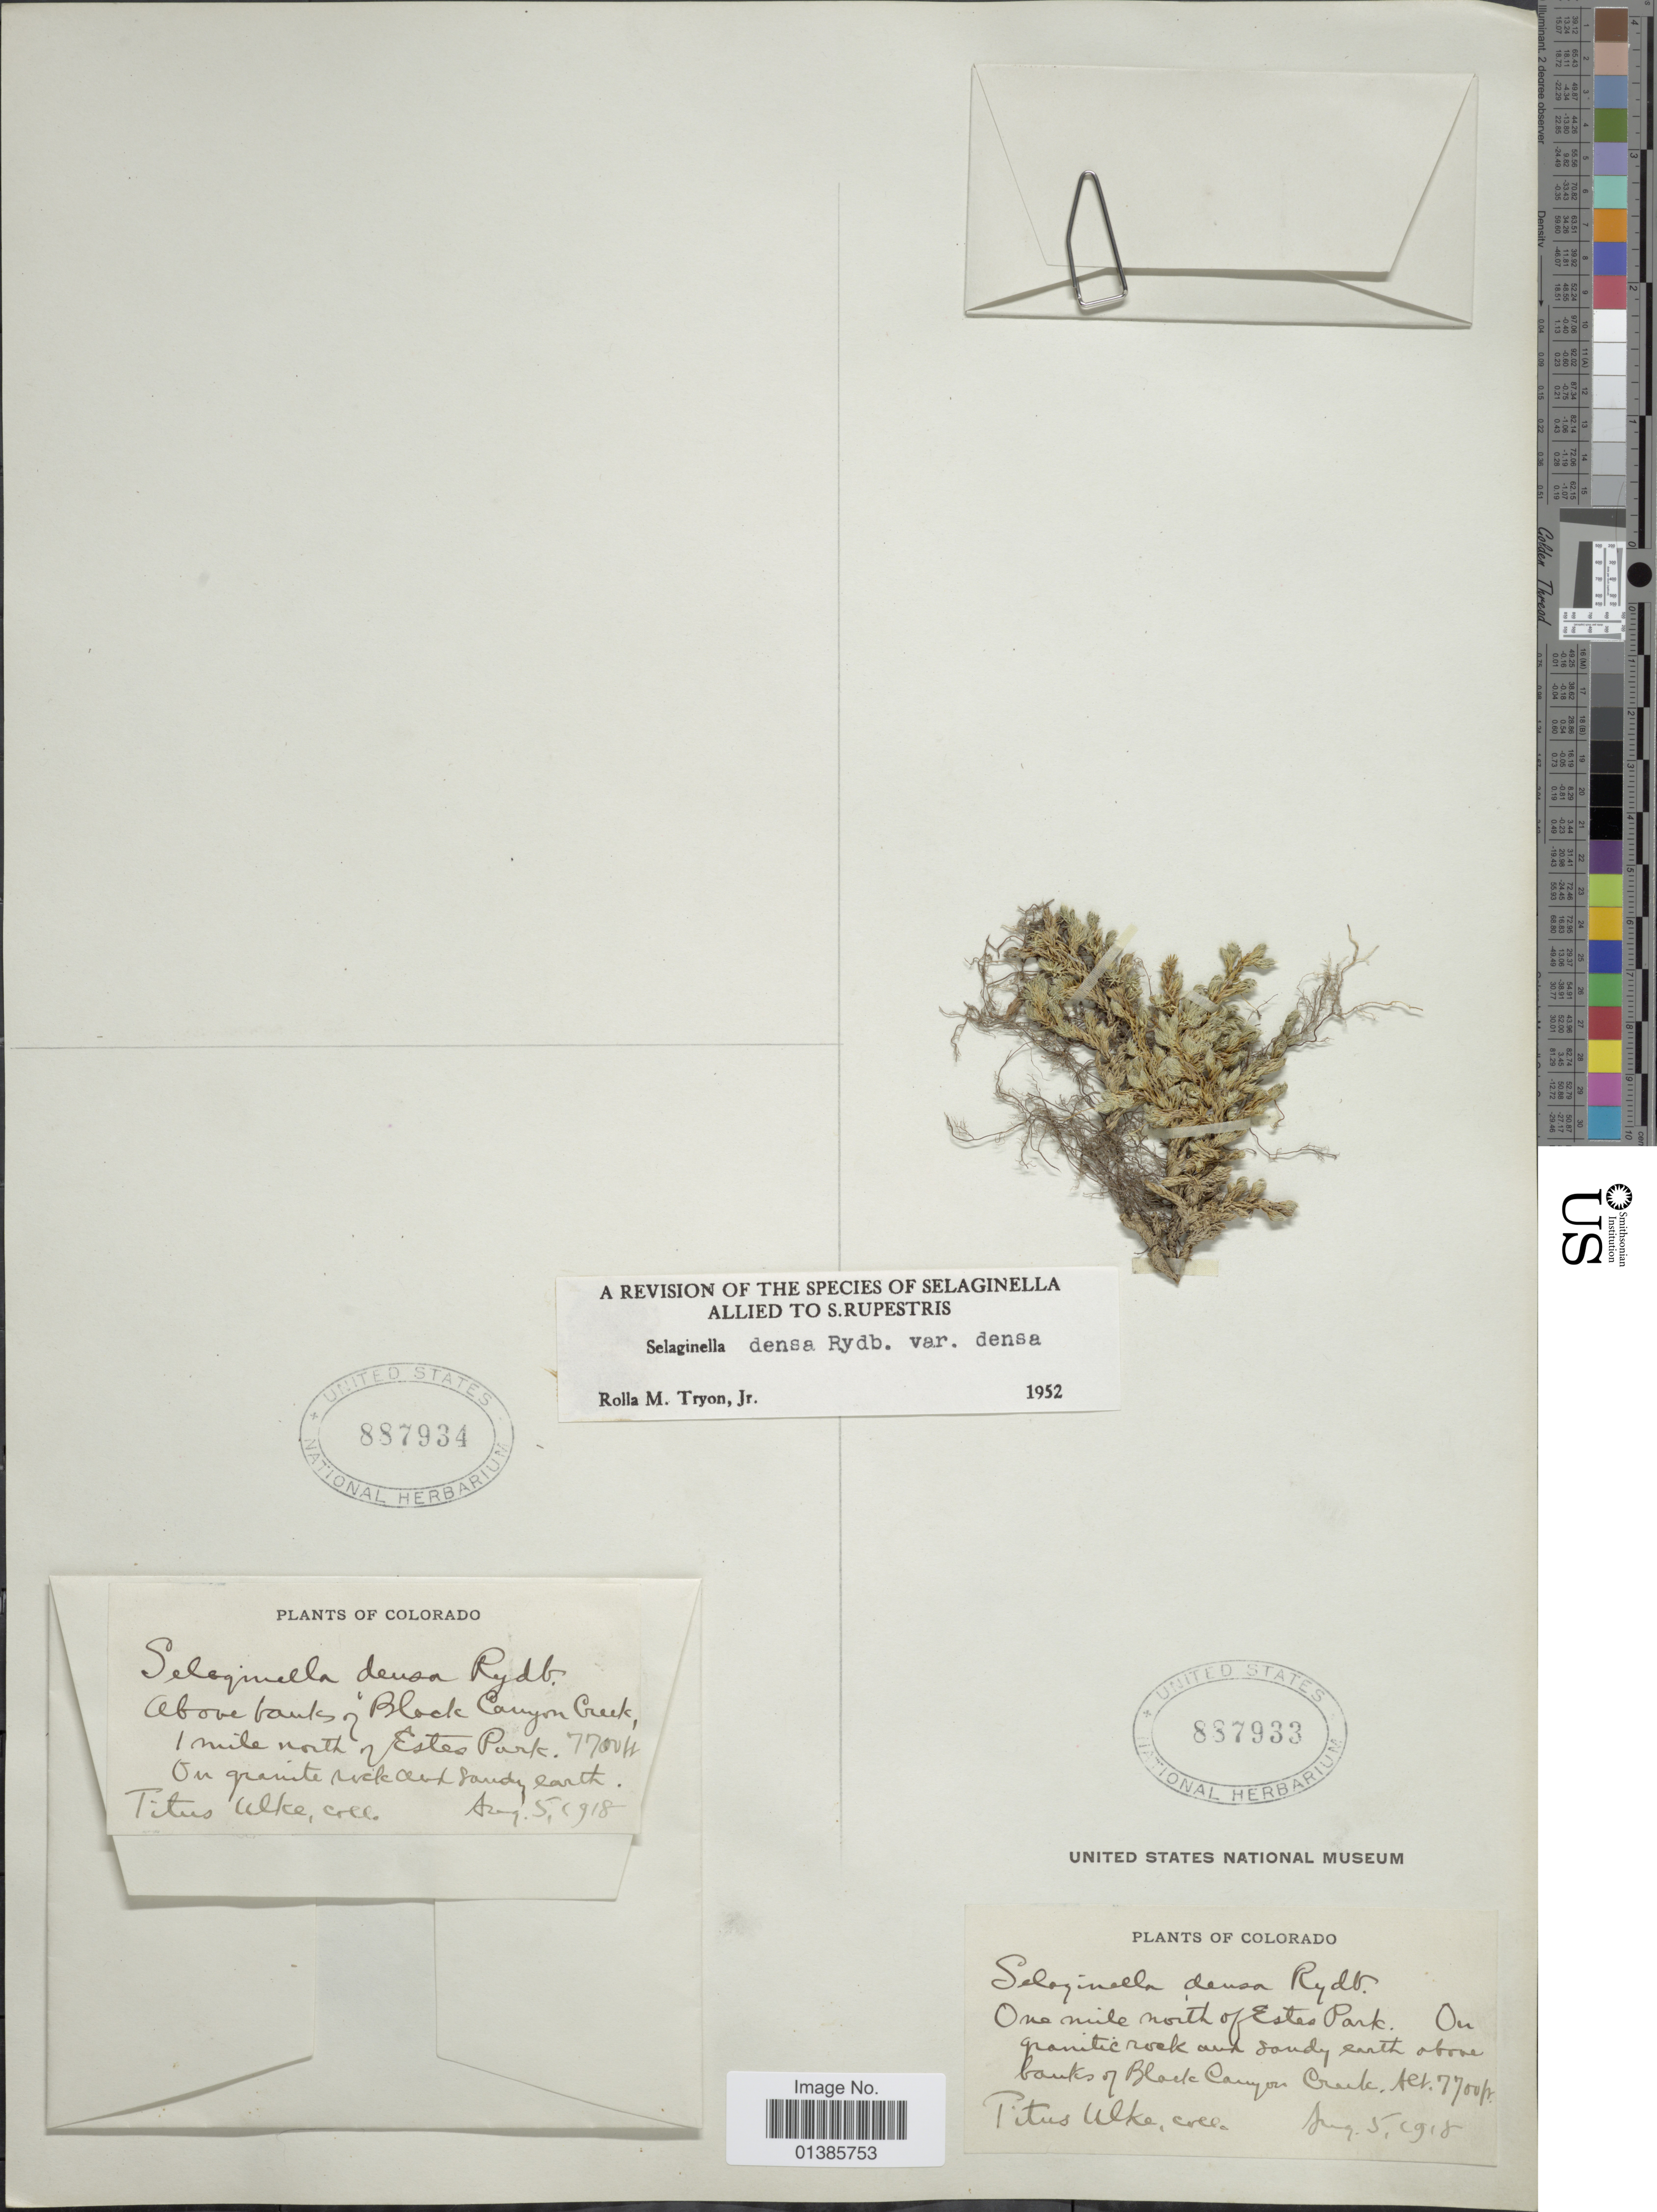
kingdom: Plantae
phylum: Tracheophyta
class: Lycopodiopsida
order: Selaginellales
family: Selaginellaceae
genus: Selaginella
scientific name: Selaginella densa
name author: Rydb.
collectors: T. Ulke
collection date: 1918-08-05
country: United States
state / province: Colorado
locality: Above banks of Black Canyon Creek, 1 mile north of Estes Park.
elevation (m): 2347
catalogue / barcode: US 887934-2